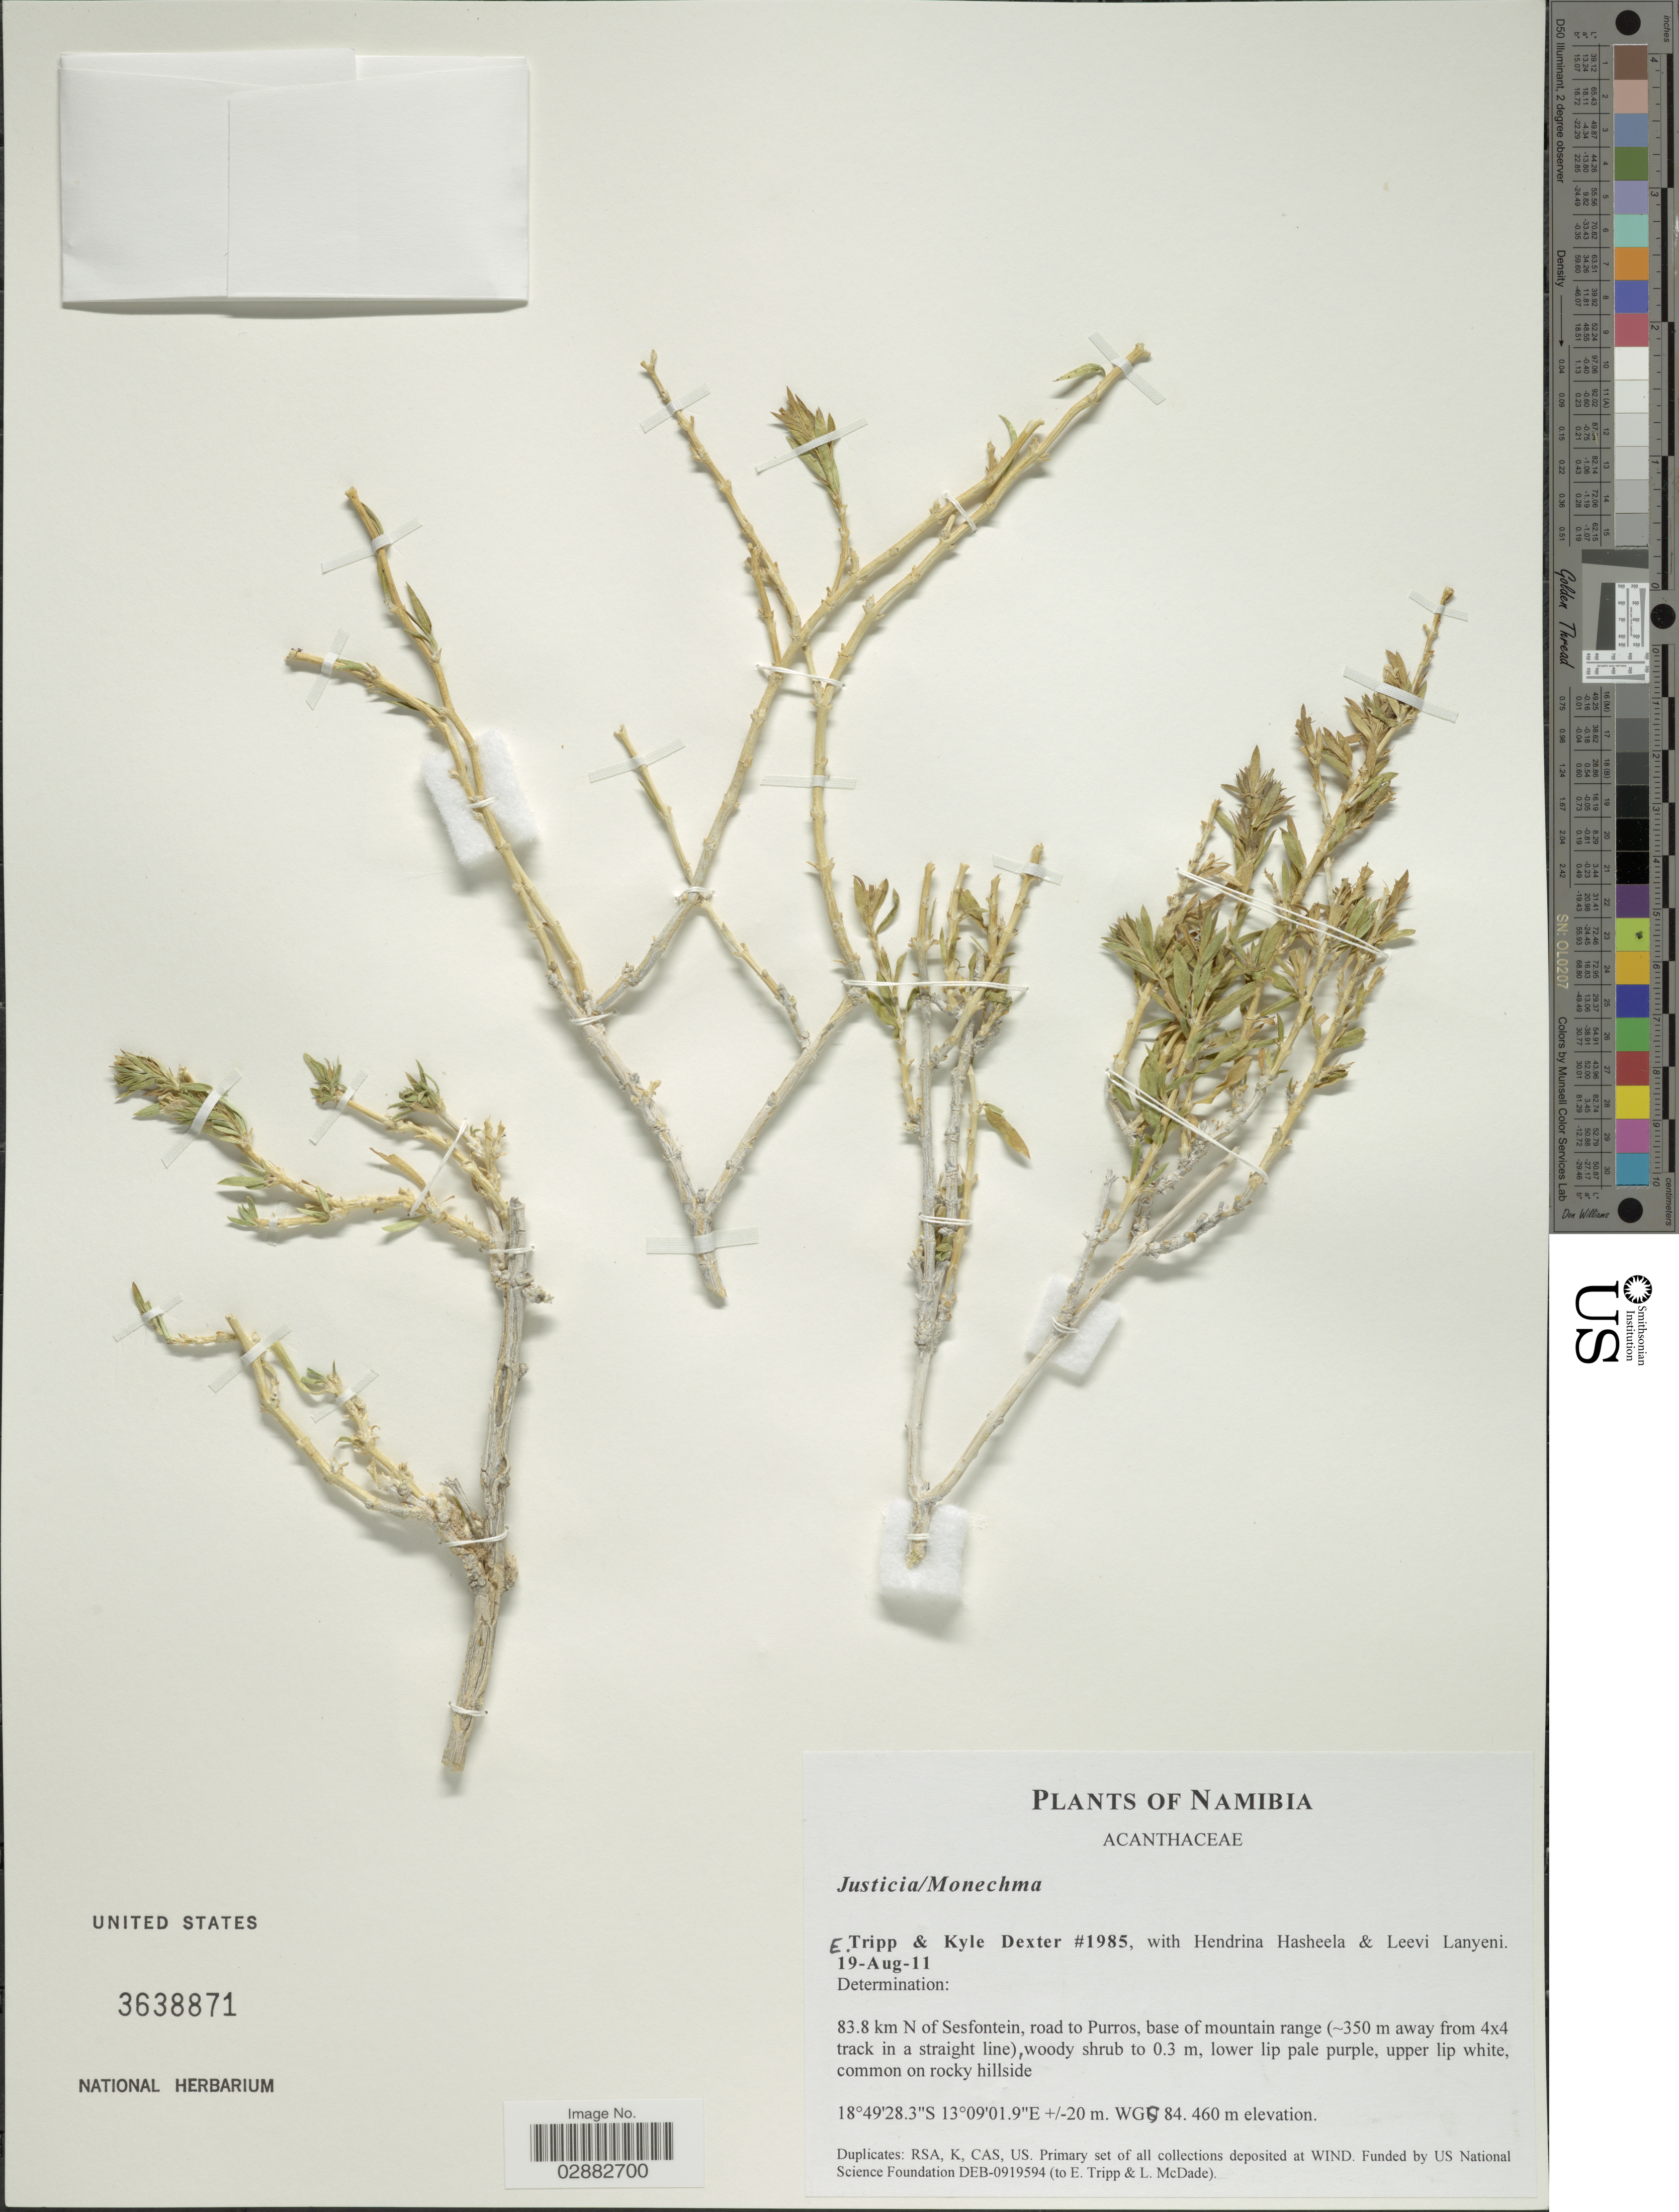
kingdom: Plantae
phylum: Tracheophyta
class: Magnoliopsida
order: Lamiales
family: Acanthaceae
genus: Justicia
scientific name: Justicia sp.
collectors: E. Tripp, K. Dexter, H. Hasheela & L. Lanyeni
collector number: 1985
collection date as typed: Transcribed d/m/y: 19/8/11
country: Namibia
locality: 83.8 km N of Sesfontein, road to Purros, base of mountain range (-350 m away from 4x4 track in a straight line). ± 20 m. WGS 84.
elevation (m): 460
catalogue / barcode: US 3638871